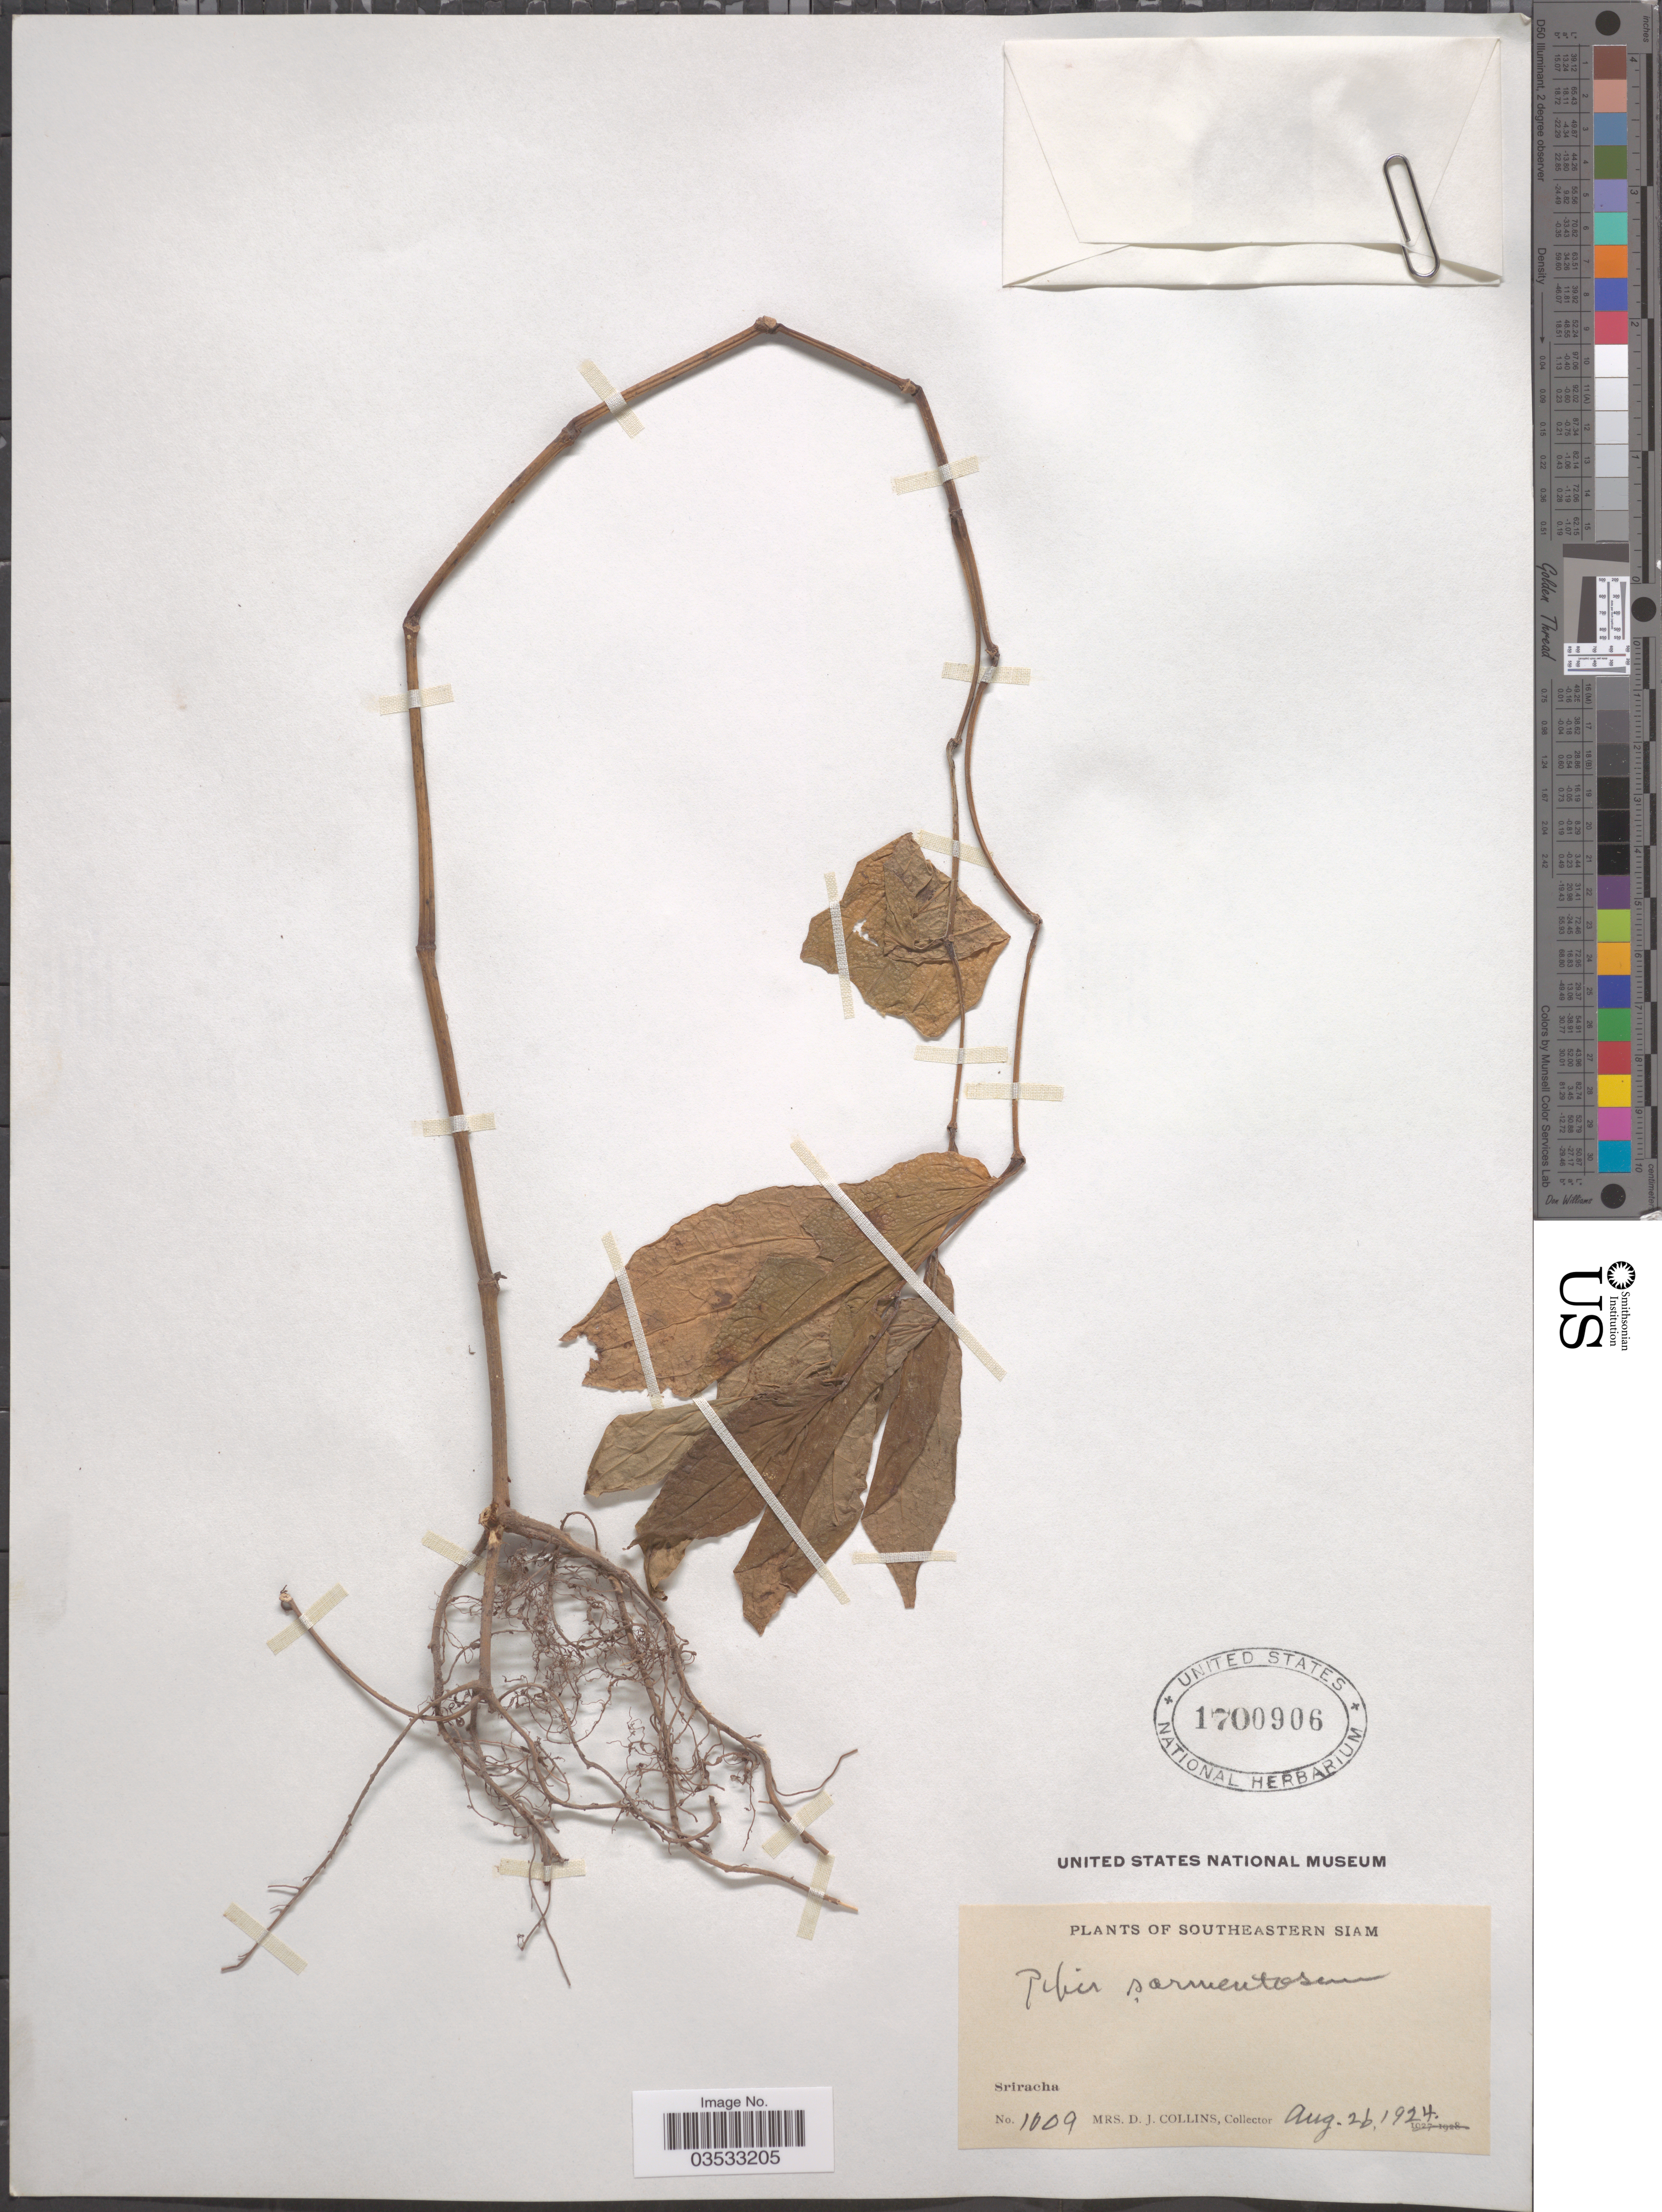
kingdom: Plantae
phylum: Tracheophyta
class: Magnoliopsida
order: Piperales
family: Piperaceae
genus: Piper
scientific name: Piper sarmentosum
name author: Roxb.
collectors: Mrs. D. J. Collins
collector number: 1009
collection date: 1924-08-26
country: Thailand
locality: Southeastern Siam. Sriracha.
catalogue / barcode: US 1700906